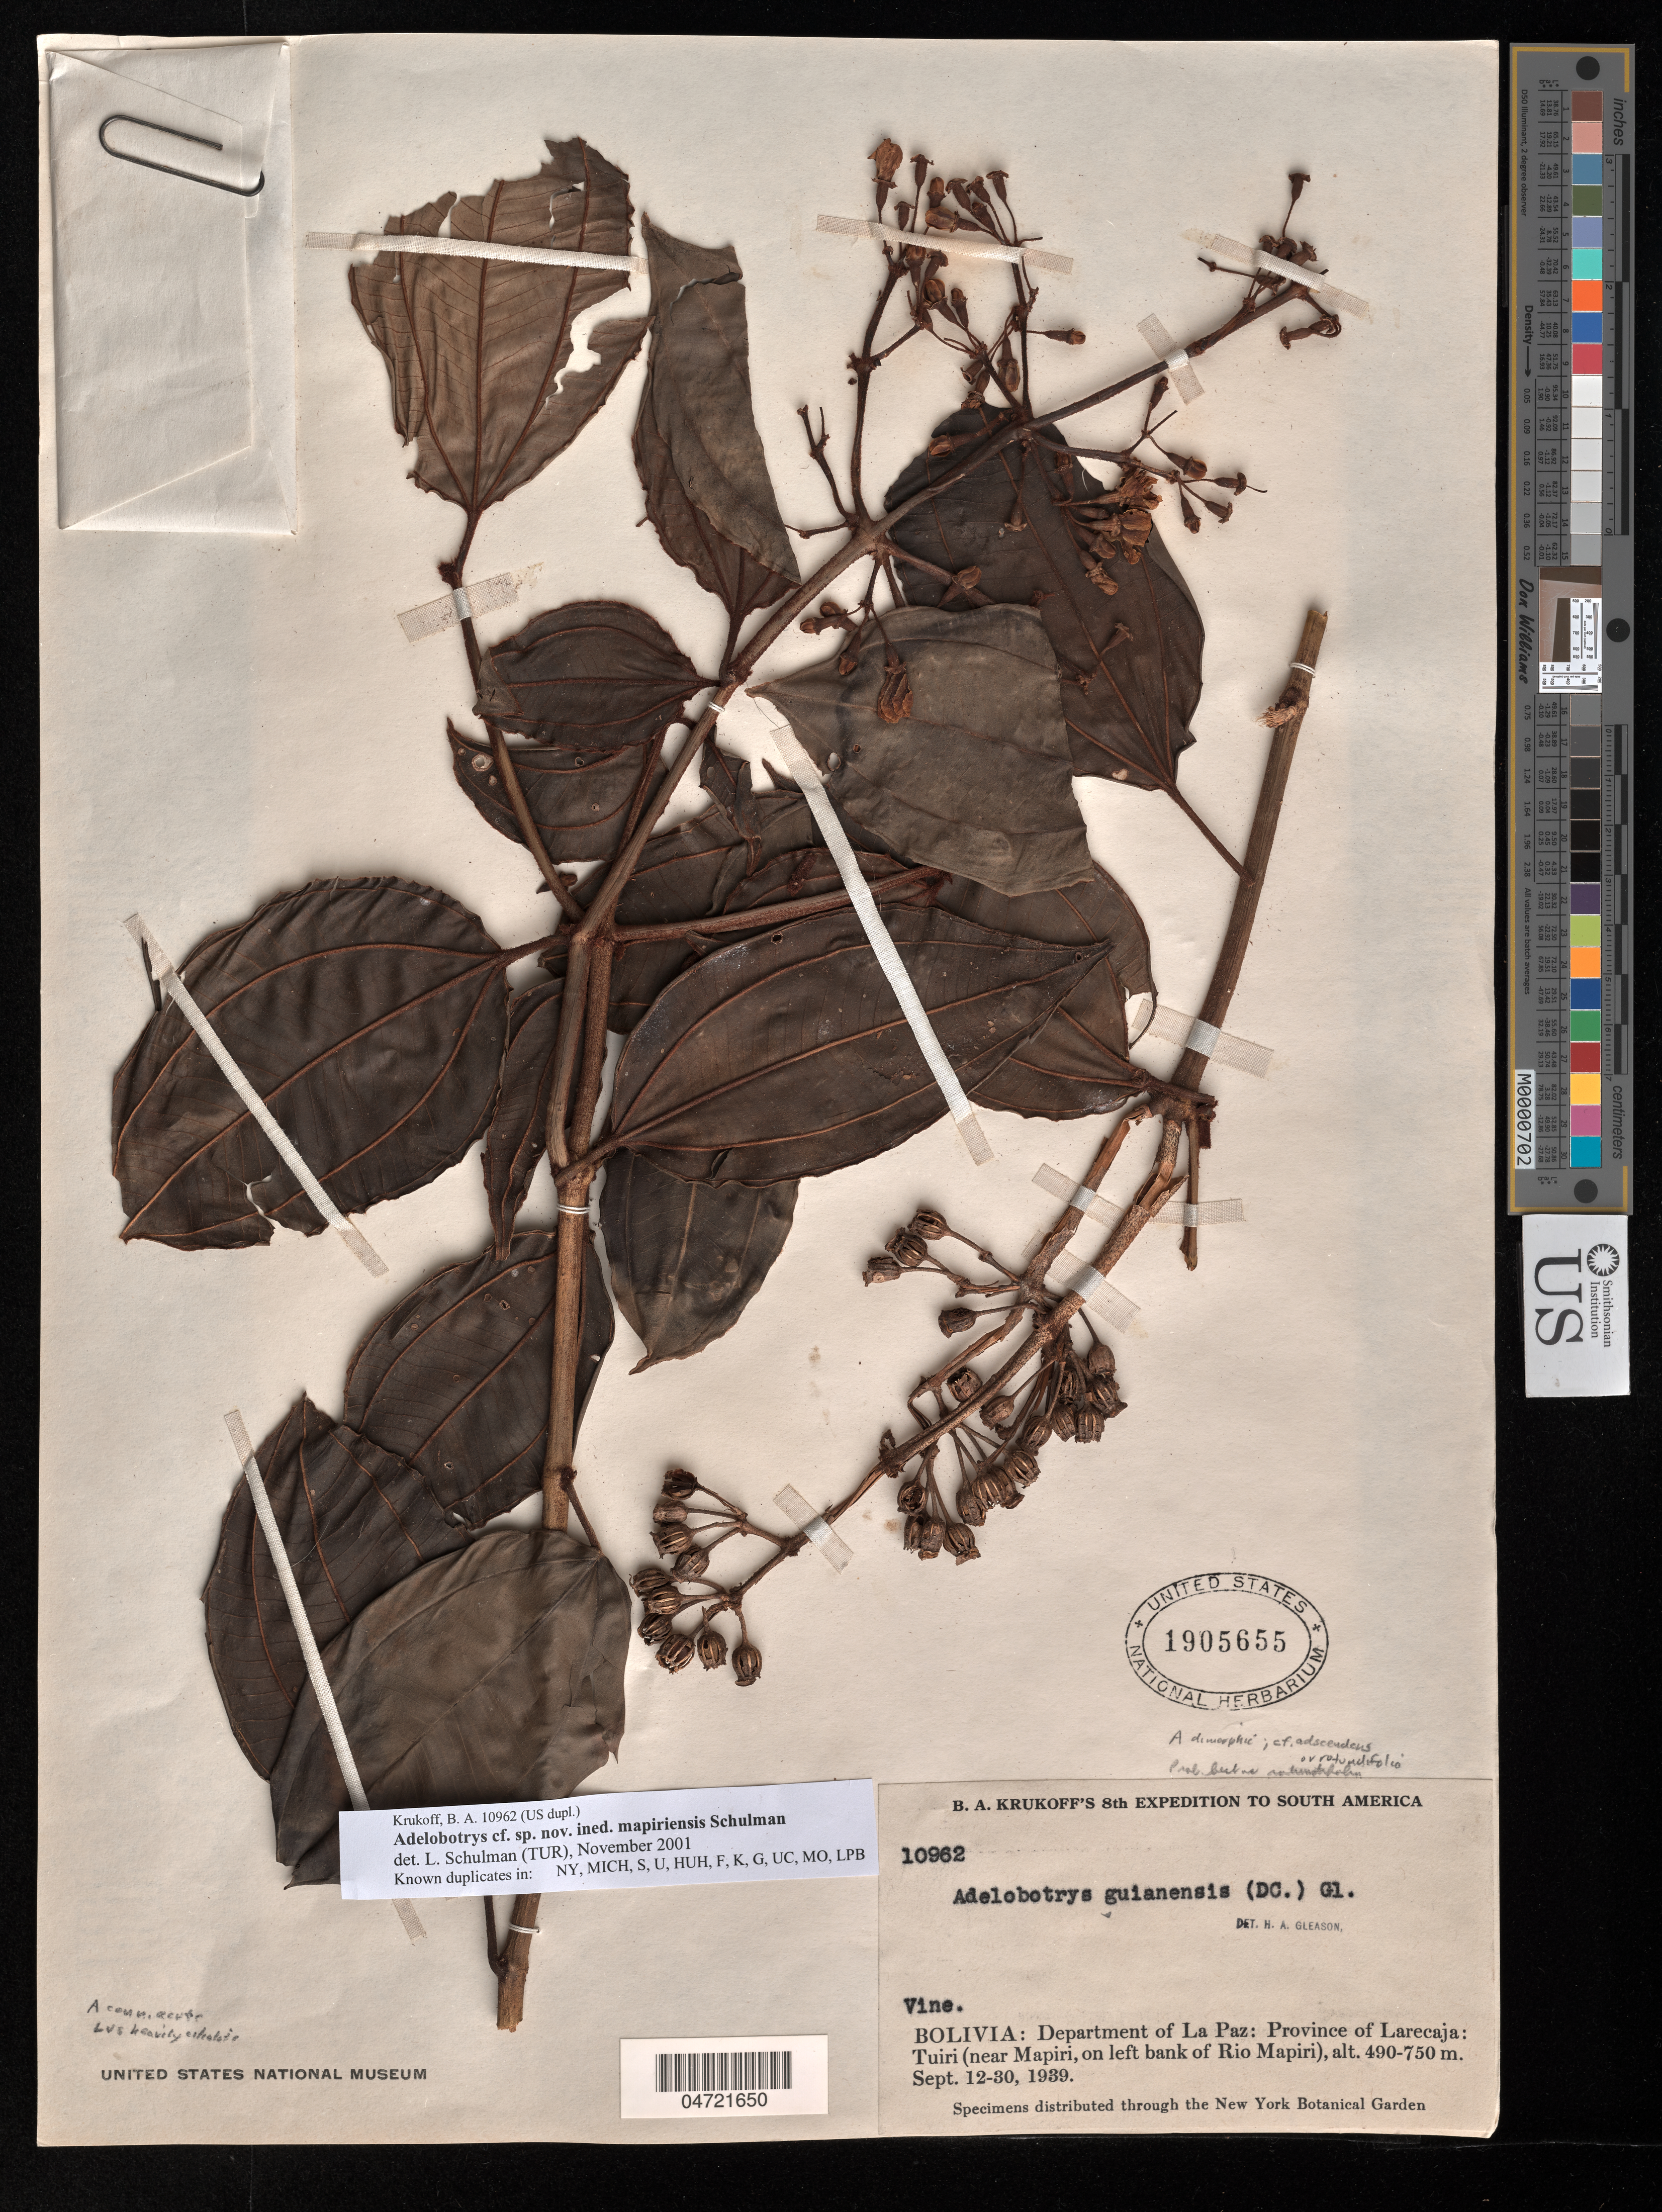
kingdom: Plantae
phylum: Tracheophyta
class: Magnoliopsida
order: Myrtales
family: Melastomataceae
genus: Adelobotrys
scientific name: Adelobotrys sp. nov.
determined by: Schulman, Leif, (TUR), University of Turku (FINLAND)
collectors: B. A. Krukoff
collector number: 10962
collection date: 1939-09-12/1939-09-30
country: Bolivia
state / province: La Páz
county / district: Larecaja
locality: Tuiri (near Mapiri, on left bank of Rio Mapiri.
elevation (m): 490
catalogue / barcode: US 1905655